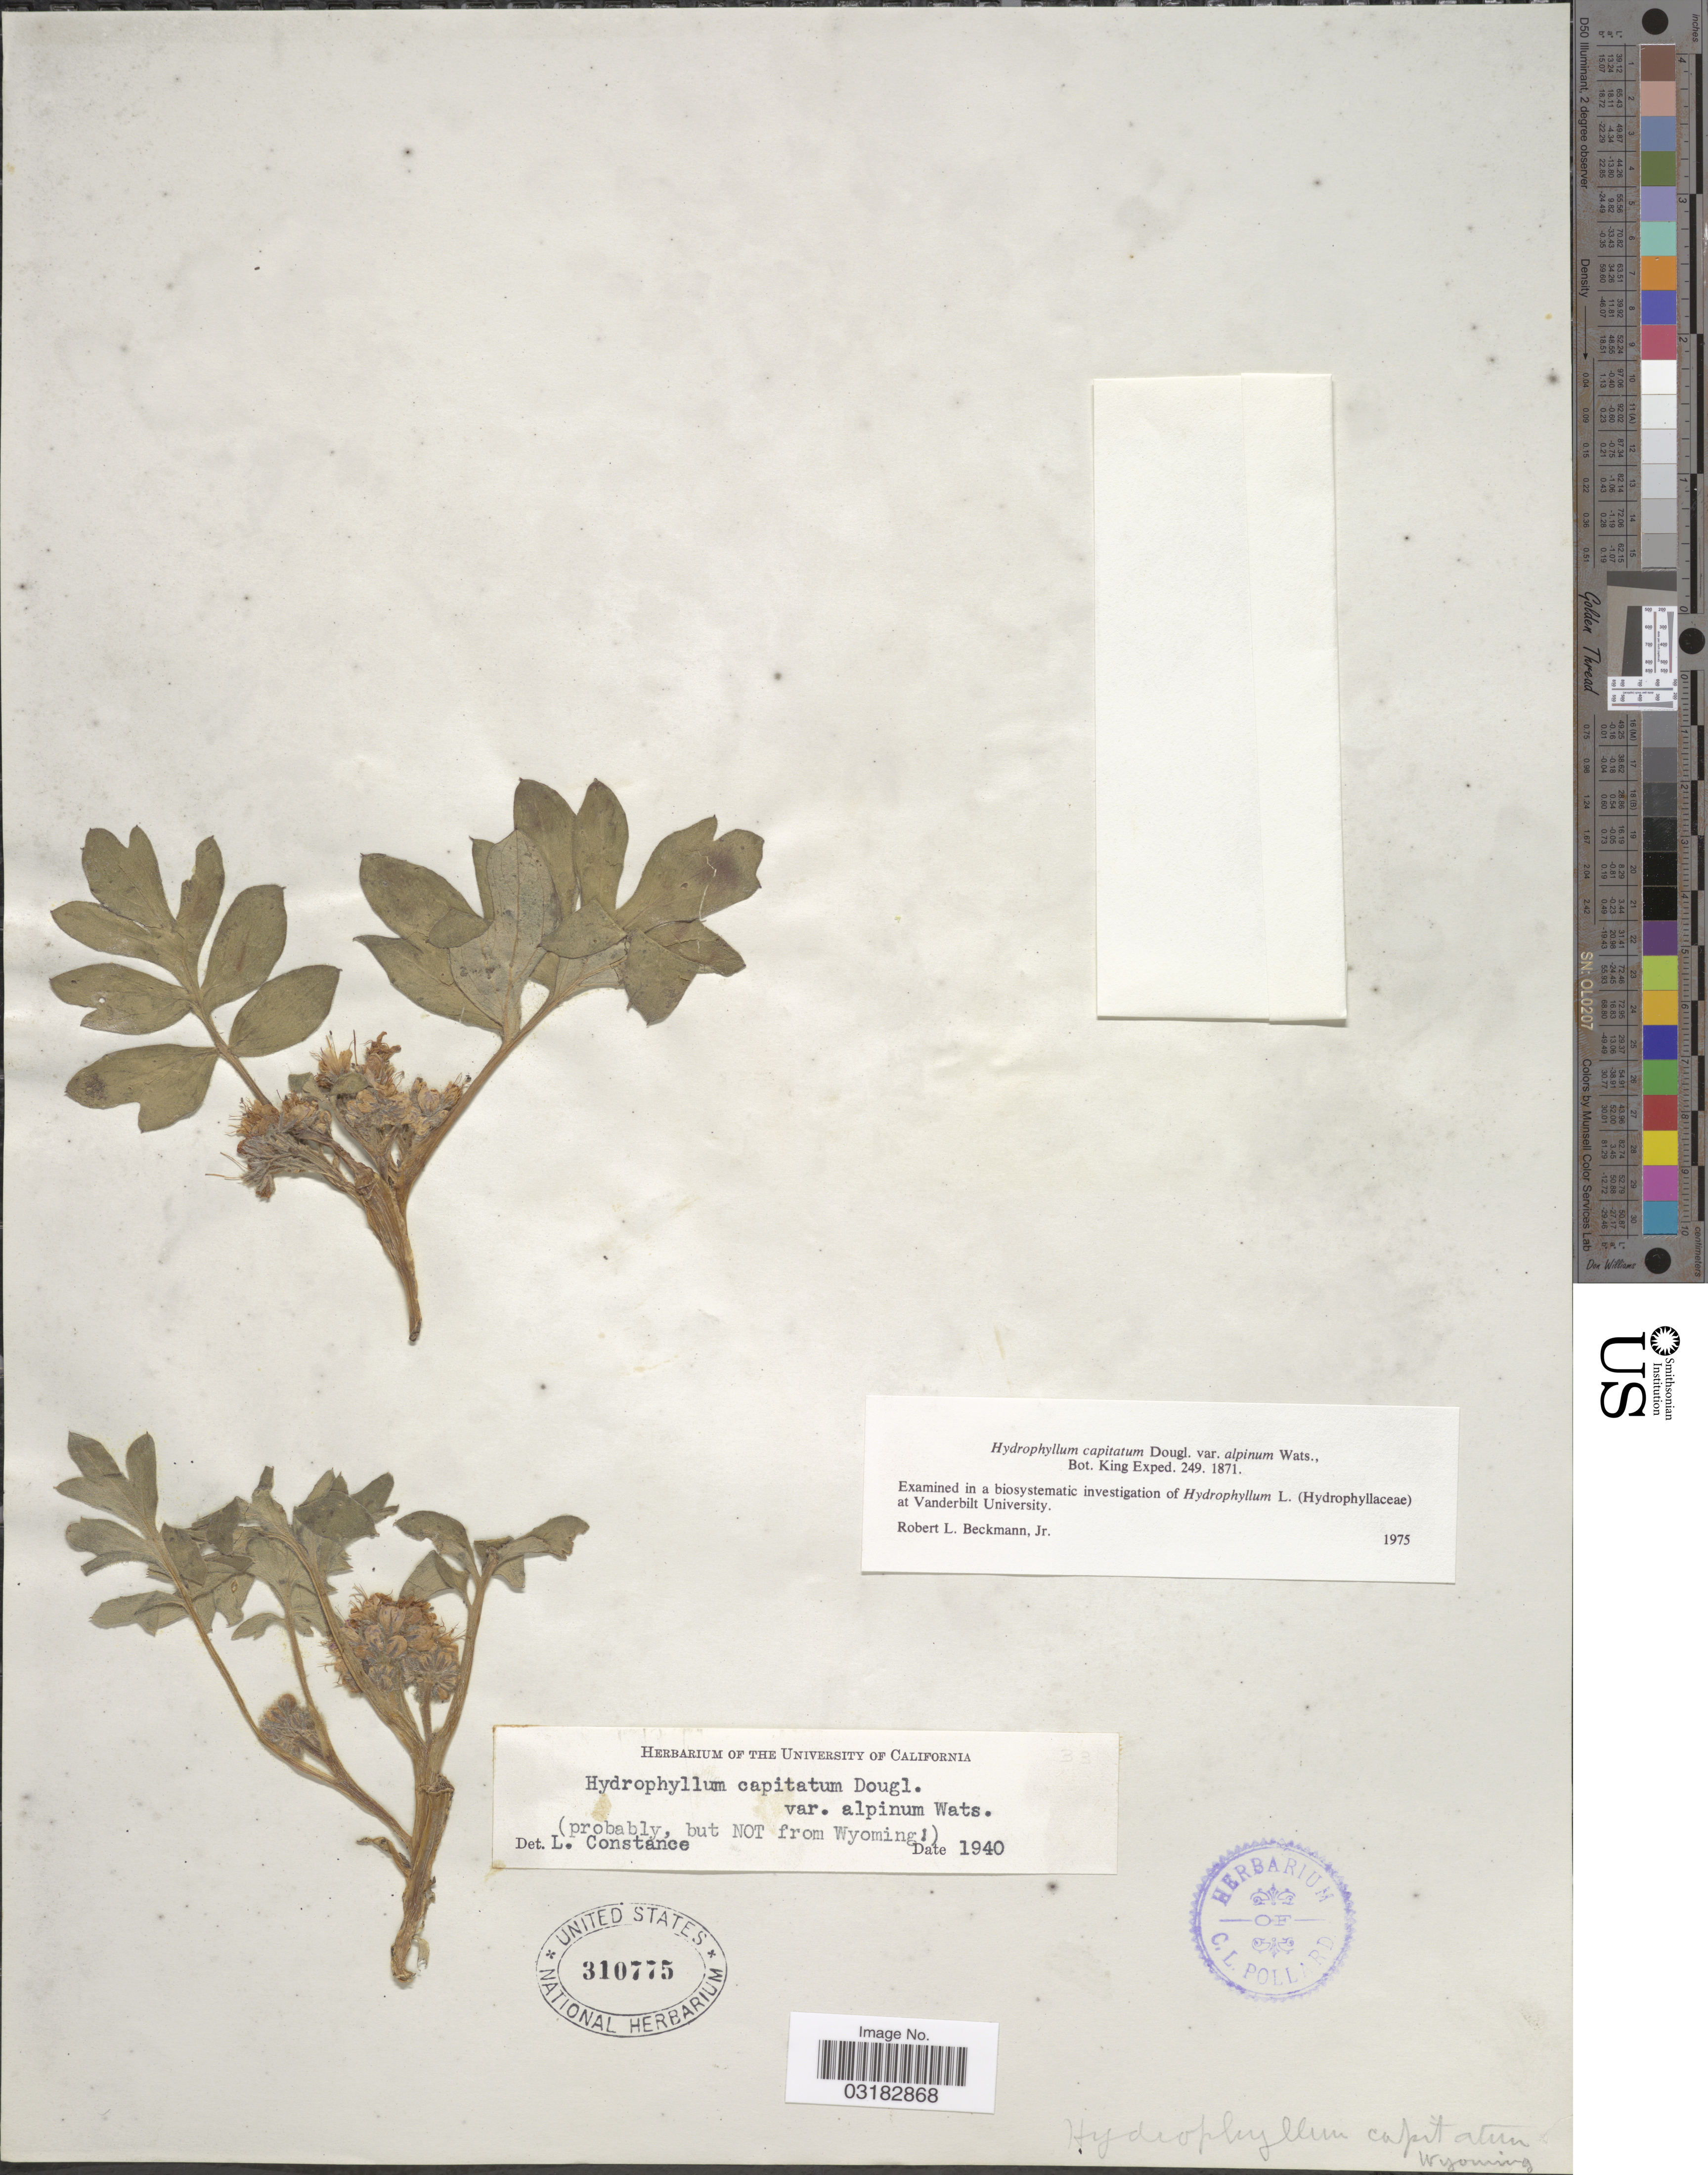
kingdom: Plantae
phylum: Tracheophyta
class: Magnoliopsida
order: Boraginales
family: Hydrophyllaceae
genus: Hydrophyllum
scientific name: Hydrophyllum capitatum var. alpinum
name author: S. Watson in C. King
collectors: ex herb. C.L. Pollard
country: United States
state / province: Wyoming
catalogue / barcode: US 310775